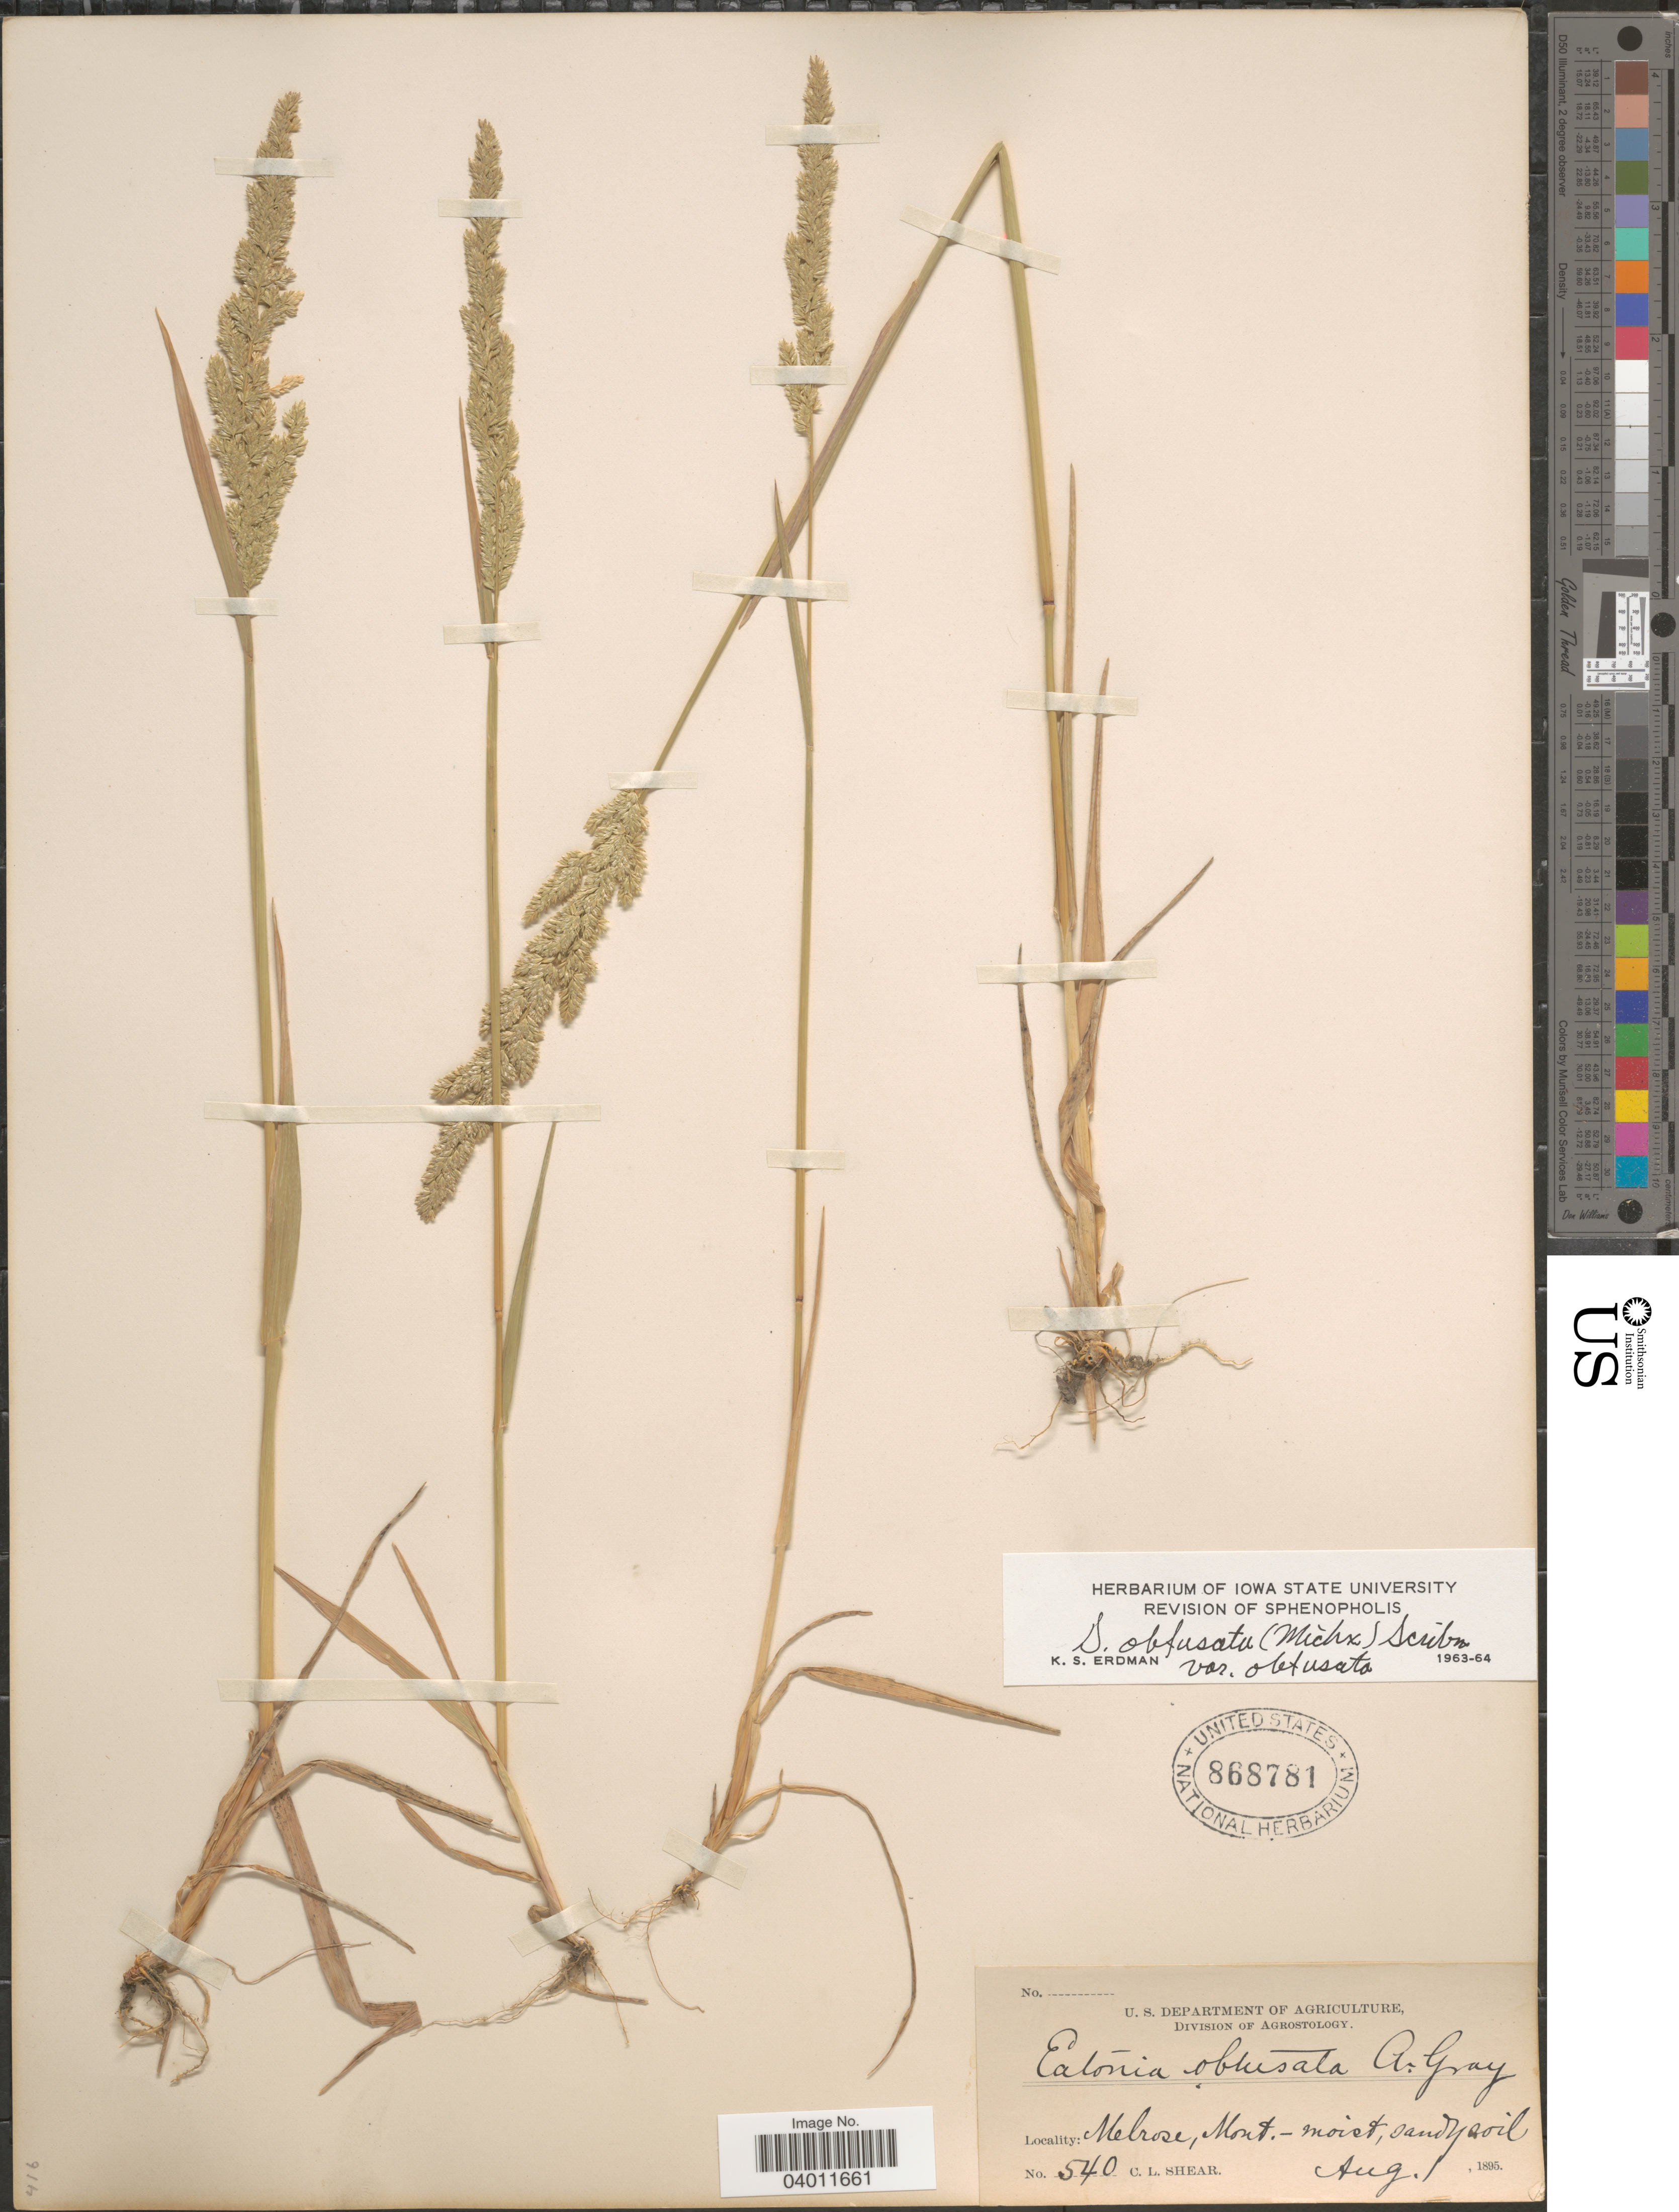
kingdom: Plantae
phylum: Tracheophyta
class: Liliopsida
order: Poales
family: Poaceae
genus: Sphenopholis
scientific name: Sphenopholis obtusata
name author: (Michx.) Scribn.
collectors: C. L. Shear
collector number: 540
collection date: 1895-08-01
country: United States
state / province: Montana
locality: Melrose.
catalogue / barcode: US 868781